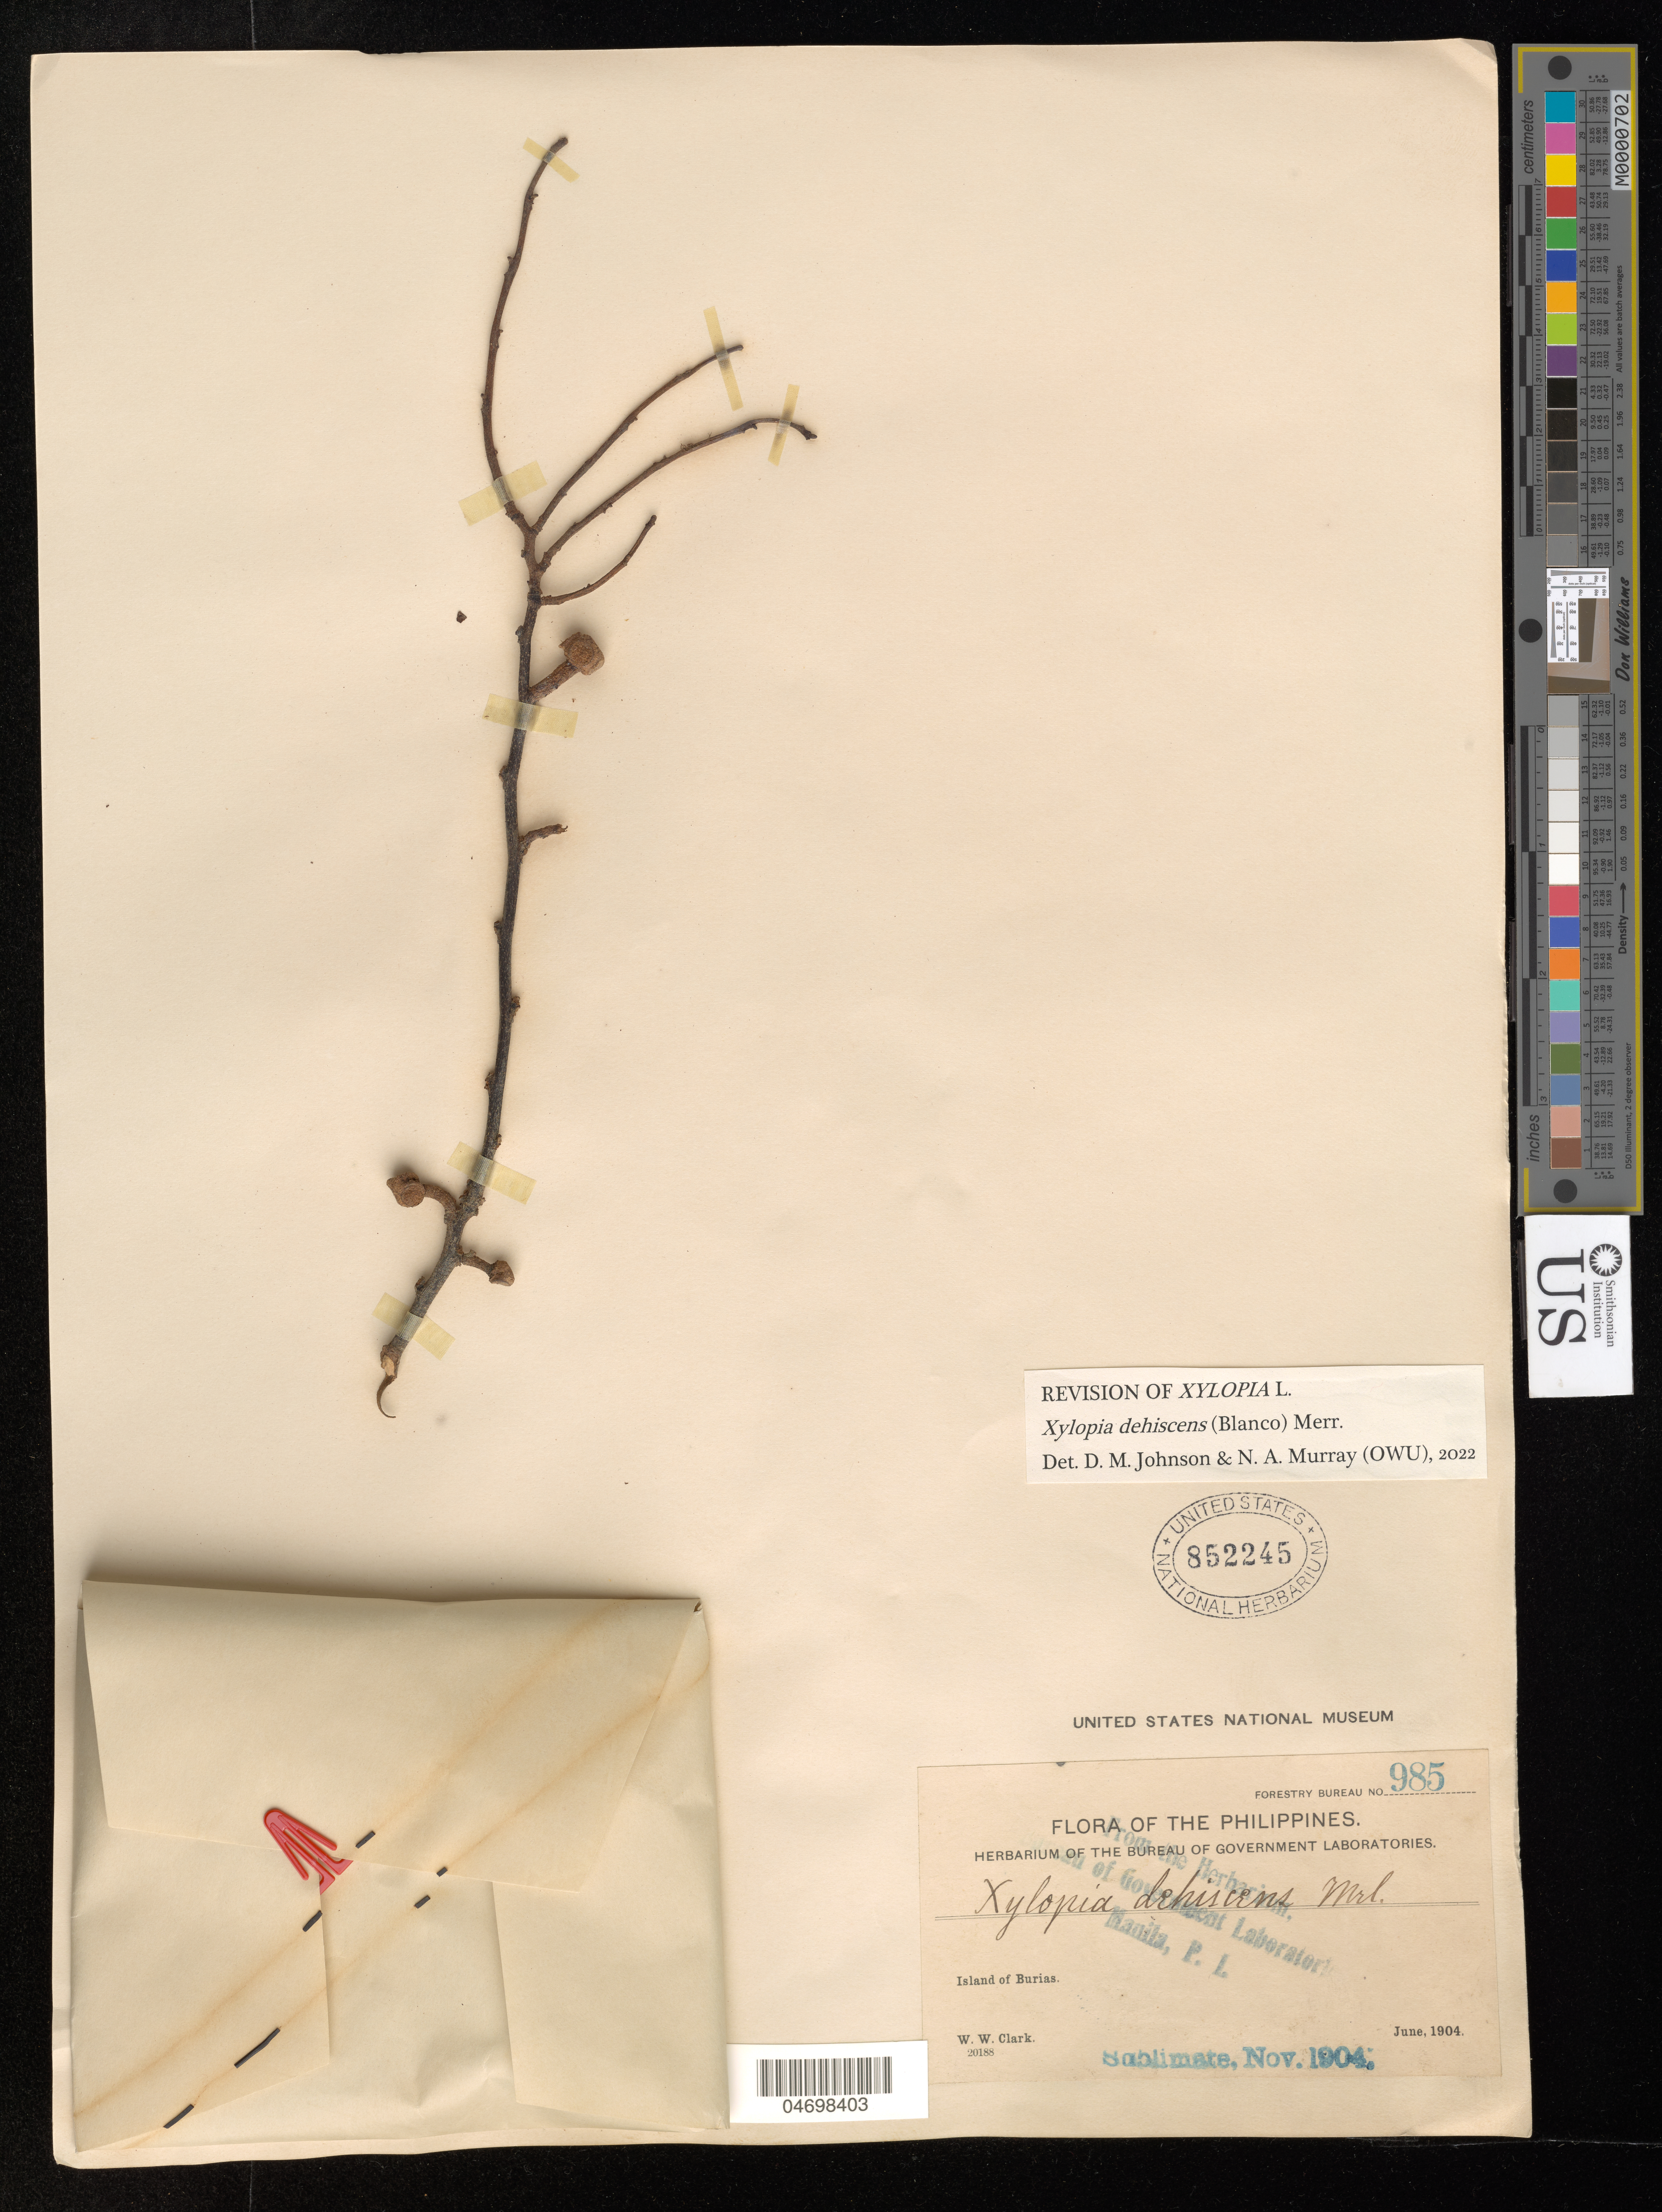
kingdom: Plantae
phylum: Tracheophyta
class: Magnoliopsida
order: Magnoliales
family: Annonaceae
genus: Xylopia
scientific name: Xylopia dehiscens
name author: (Blanco) Merr.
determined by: Johnson, D. M.; Murray, N. A.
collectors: W. W. Clark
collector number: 985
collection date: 1904-06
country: Philippines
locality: Island of Burias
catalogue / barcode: US 852245